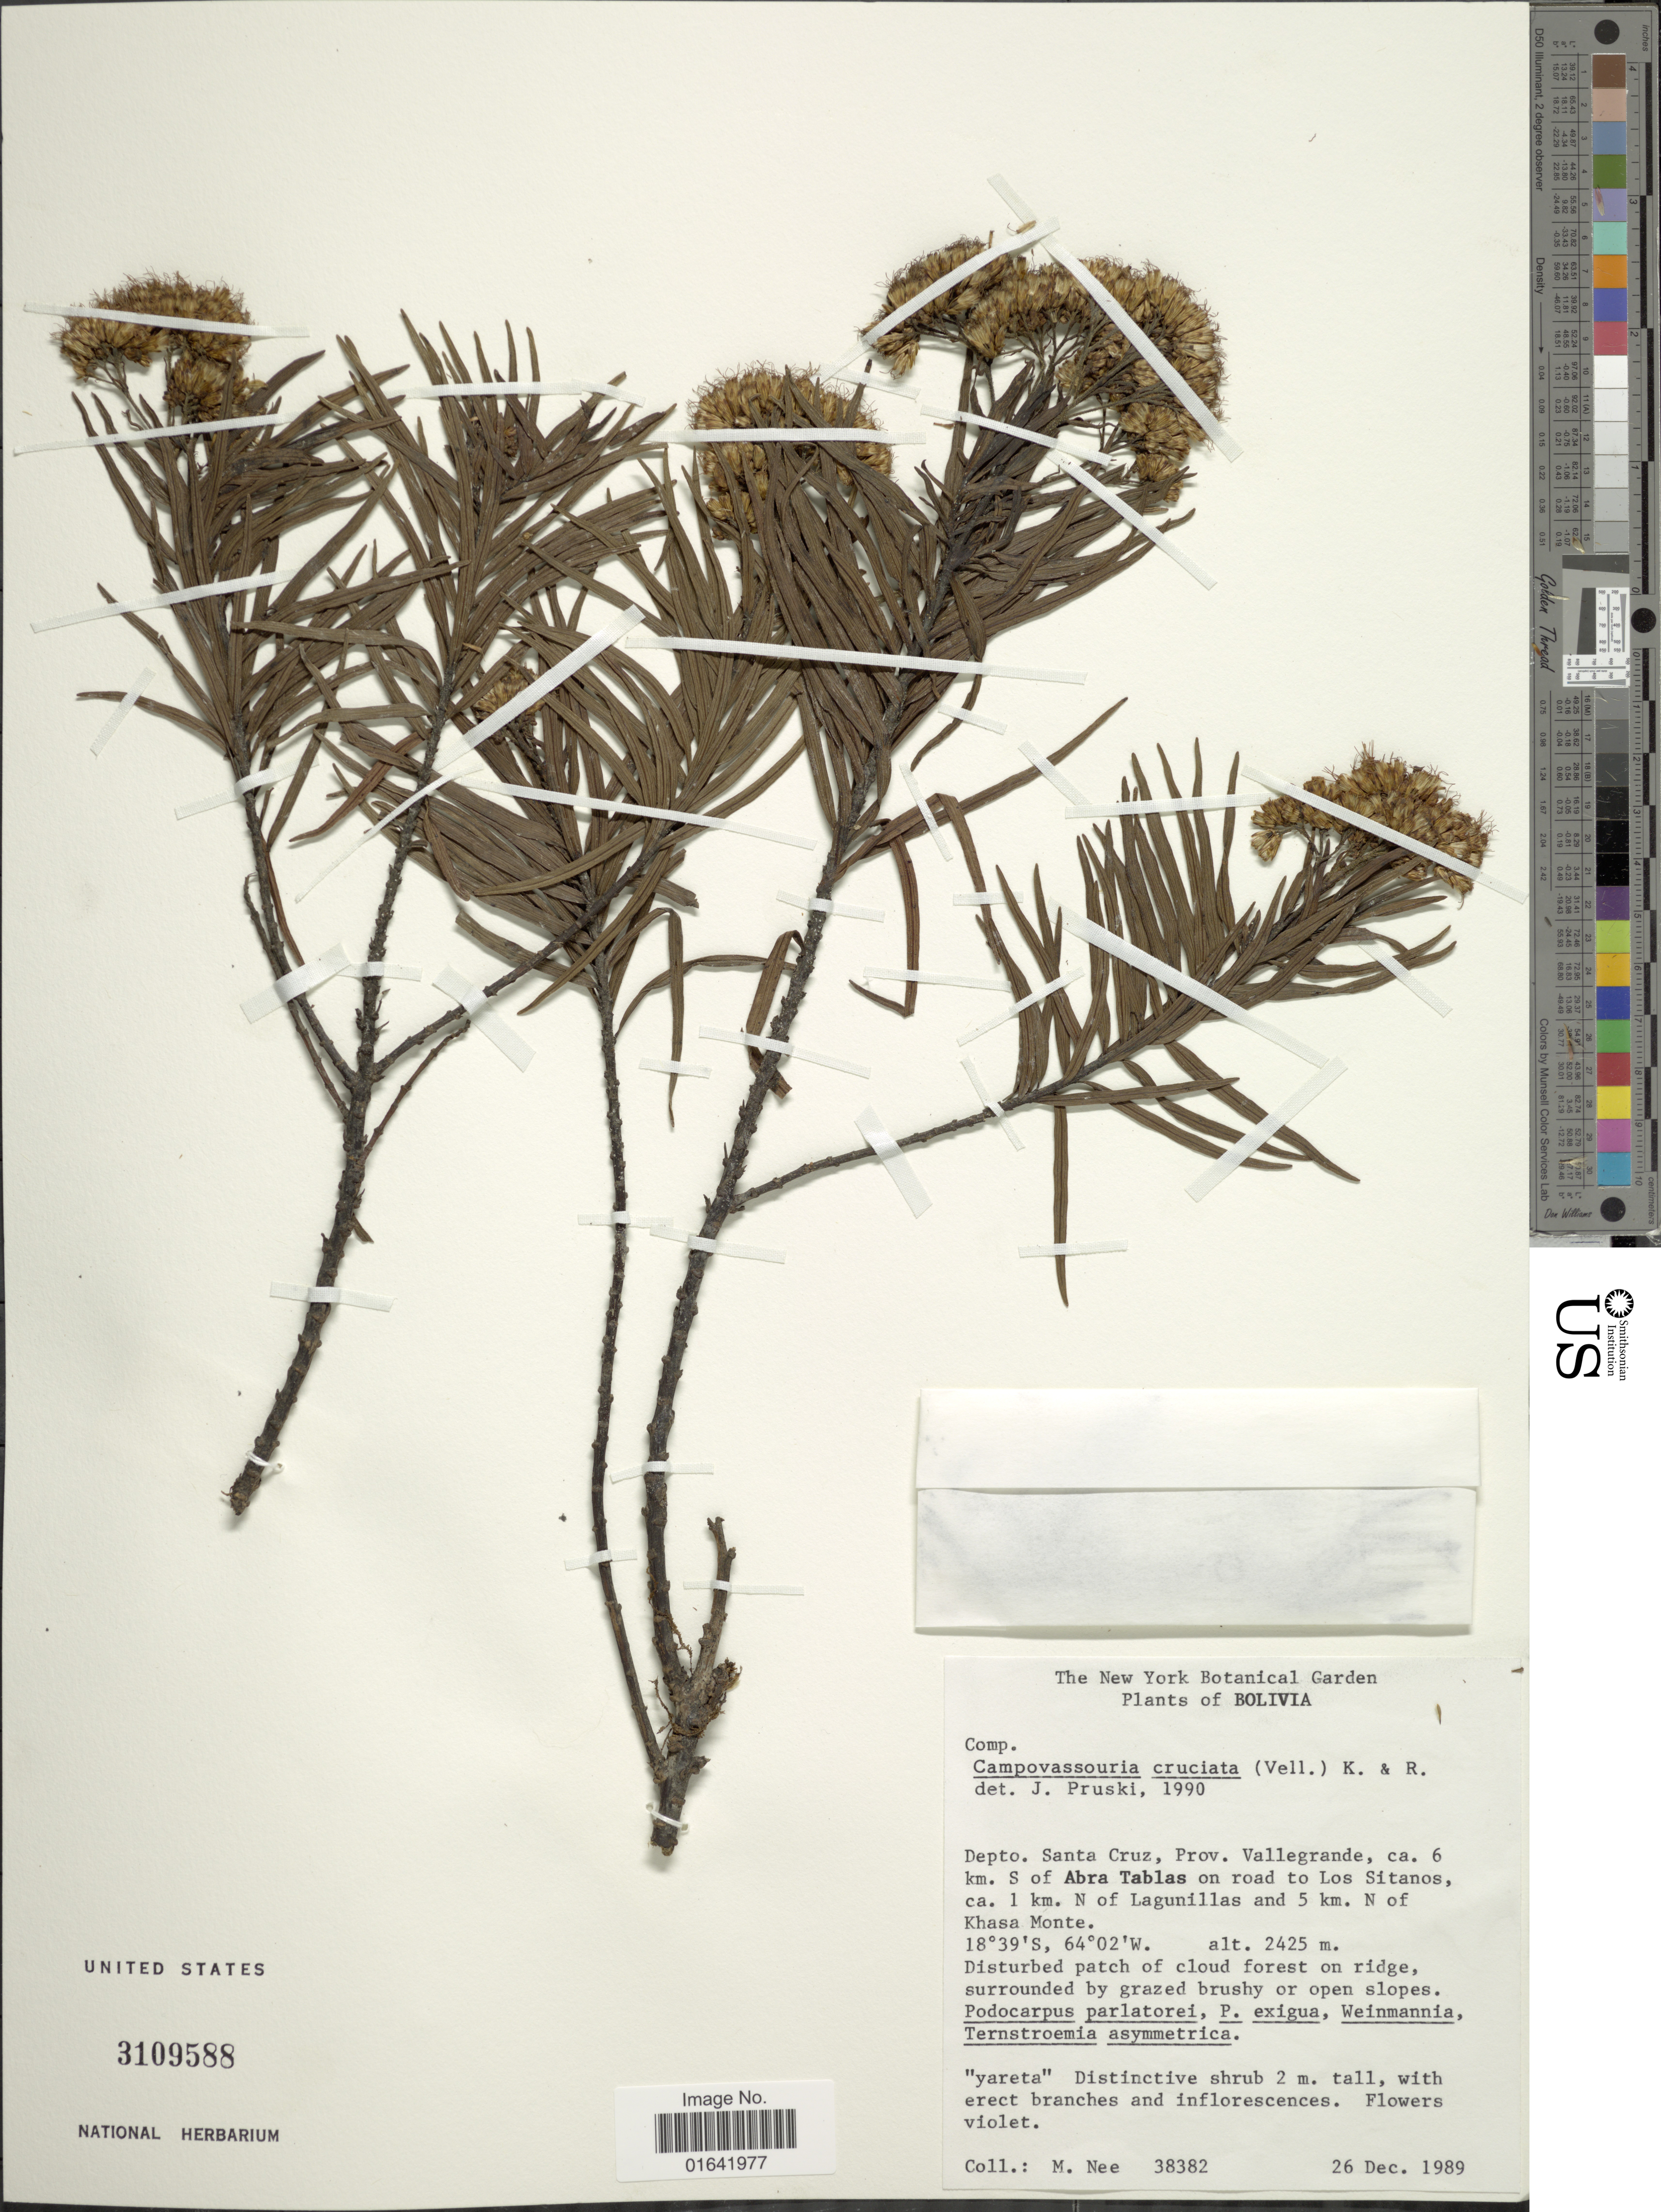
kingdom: Plantae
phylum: Tracheophyta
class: Magnoliopsida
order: Asterales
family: Asteraceae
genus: Campovassouria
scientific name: Campovassouria bupleurifolia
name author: (DC.) R.M. King & H. Rob.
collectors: M. Nee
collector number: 38382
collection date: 1989-12-26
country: Bolivia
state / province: Santa Cruz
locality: Prov. Vallegrande, ca. 6 km. S of Abra Tablas on road to Los Sitanos, ca. 1 km. N of Lagunillas and 5 km. N of Khasa Monte.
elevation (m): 2425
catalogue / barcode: US 3109588